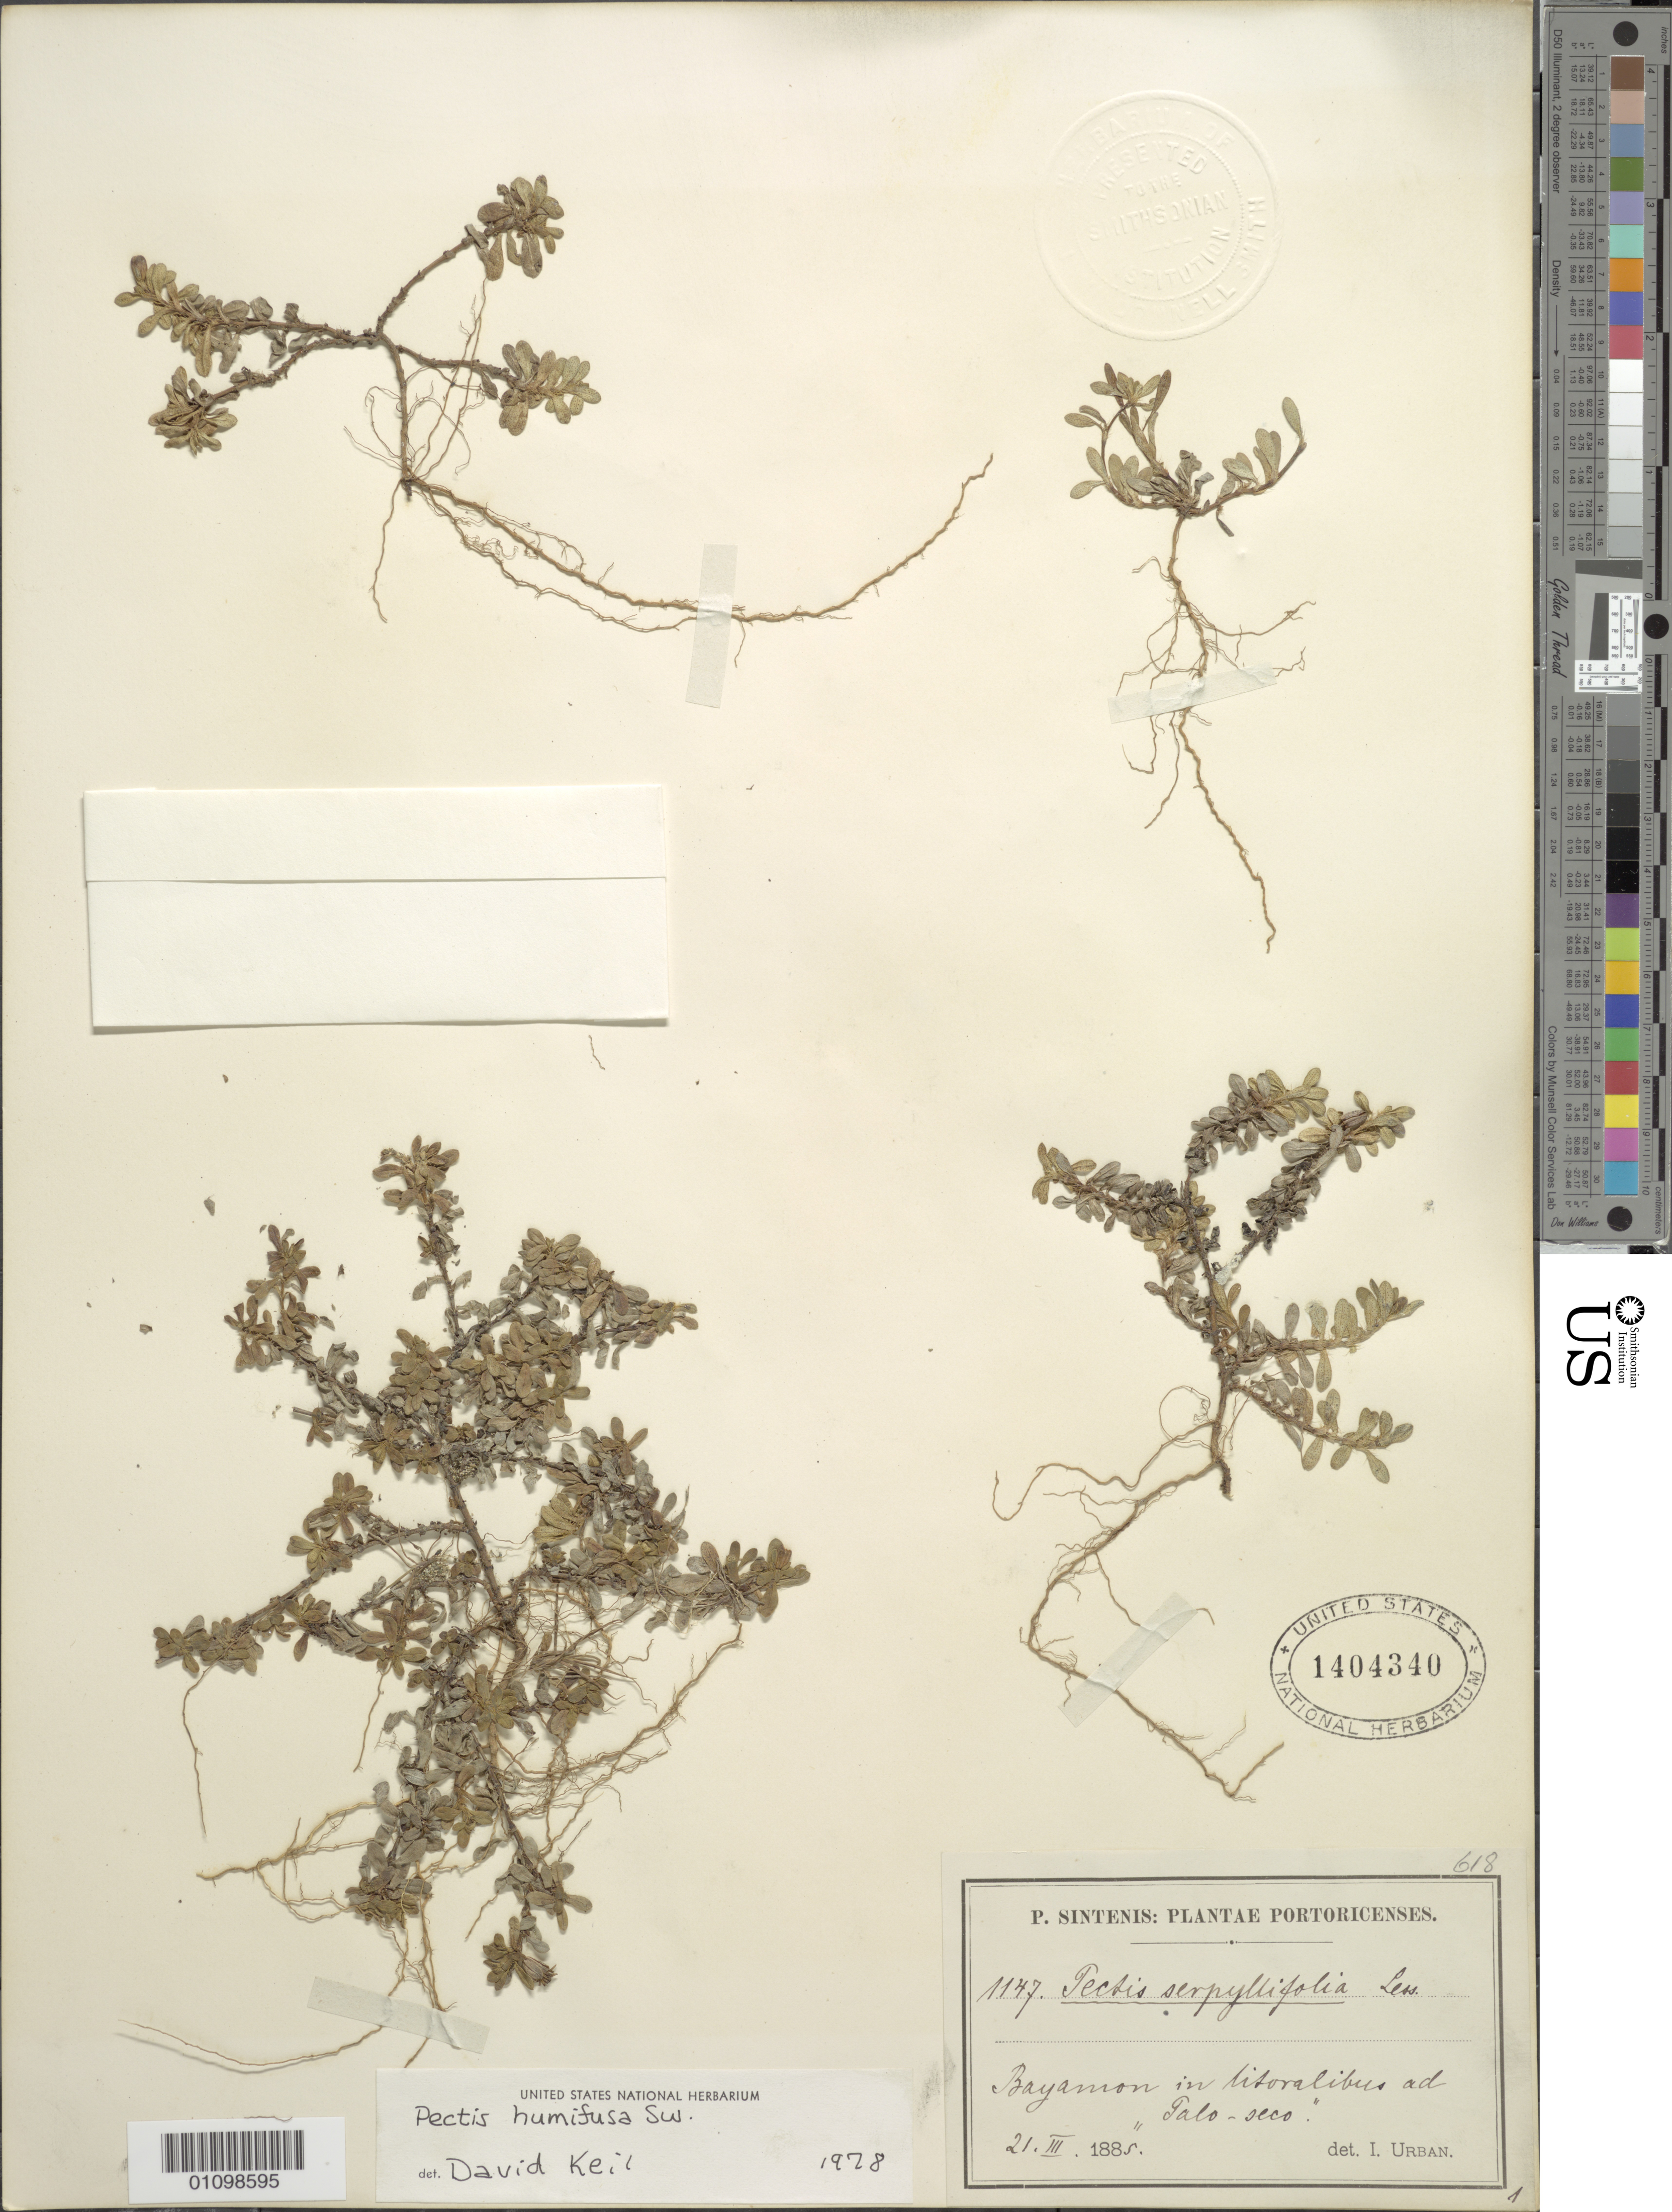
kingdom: Plantae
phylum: Tracheophyta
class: Magnoliopsida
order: Asterales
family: Asteraceae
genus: Pectis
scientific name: Pectis humifusa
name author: Sw.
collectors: P. Sintenis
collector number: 1147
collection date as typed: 21 Mar 1885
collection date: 1885-03-21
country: Puerto Rico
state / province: Bayamón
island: Puerto Rico I.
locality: Bayamon in lisoralibus ad Galo-seco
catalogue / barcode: US 1404340